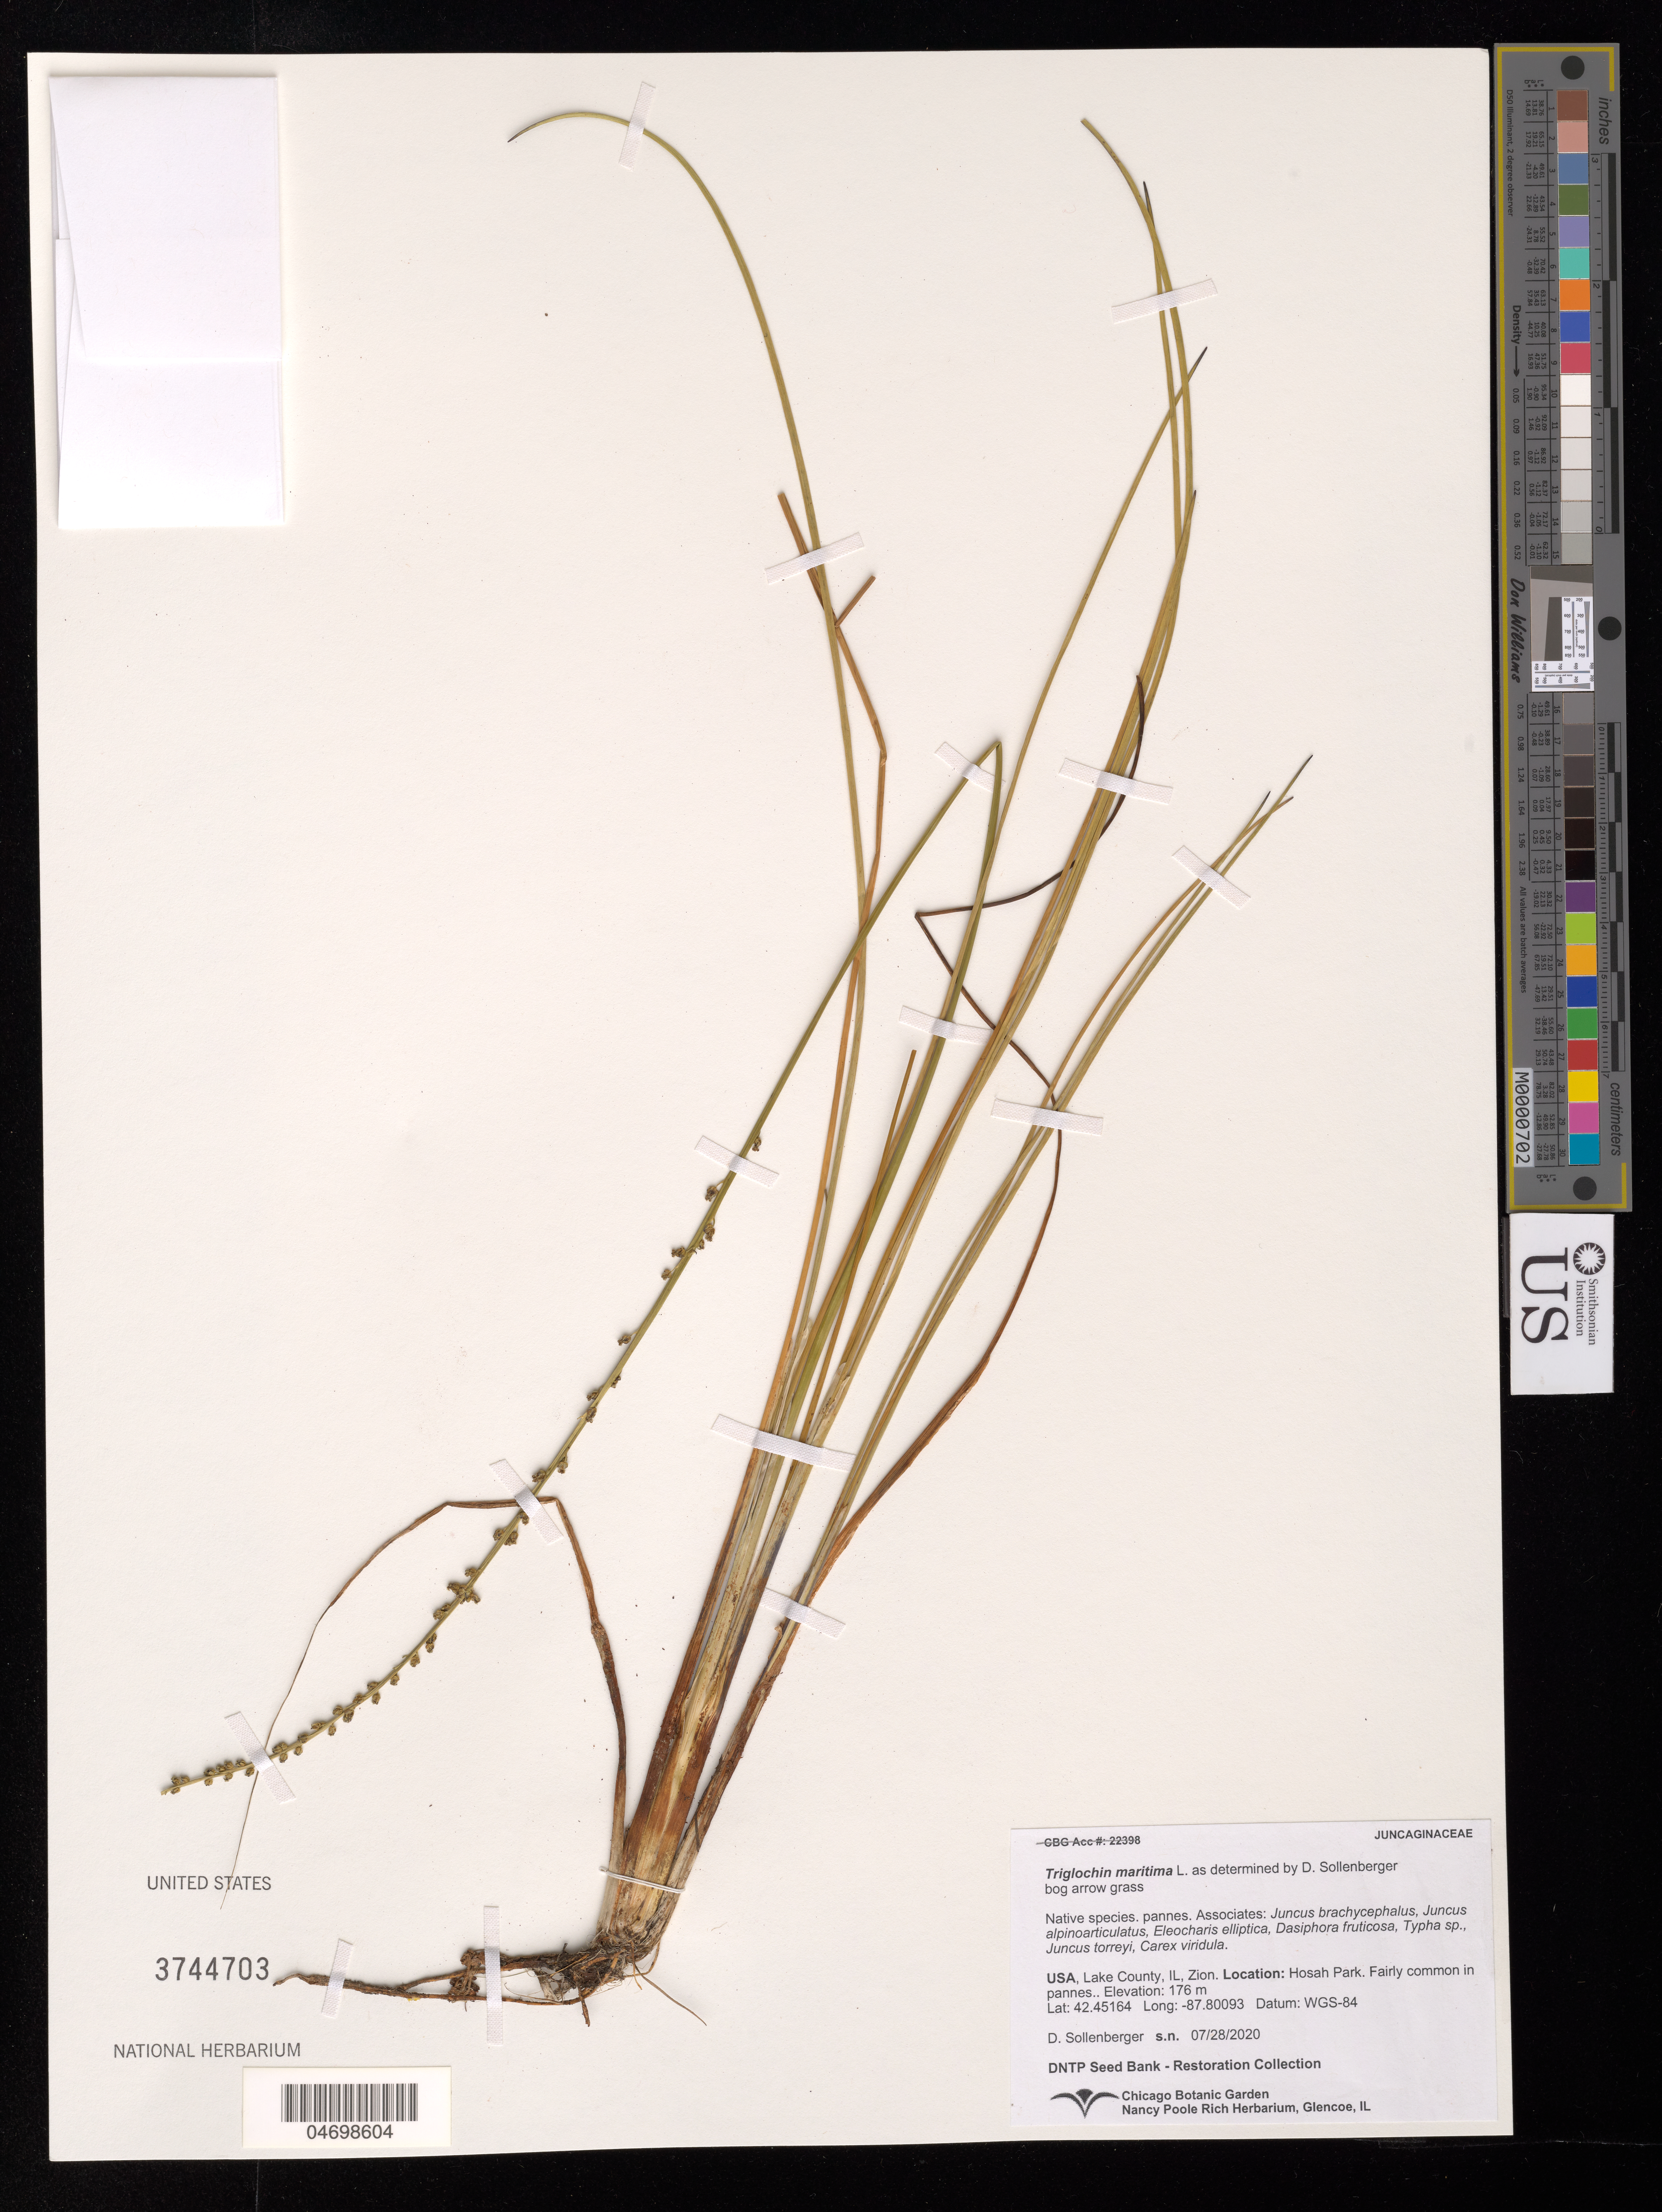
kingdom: Plantae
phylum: Tracheophyta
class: Liliopsida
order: Alismatales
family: Juncaginaceae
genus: Triglochin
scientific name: Triglochin maritima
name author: L.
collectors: D. Sollenberger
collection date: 2020-07-28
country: United States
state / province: Illinois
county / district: Lake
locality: Zion. Hosah Park, pannes.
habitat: With Typha sp., Juncus torreyi, Carex viridula, etc.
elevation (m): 176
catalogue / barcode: US 3744703